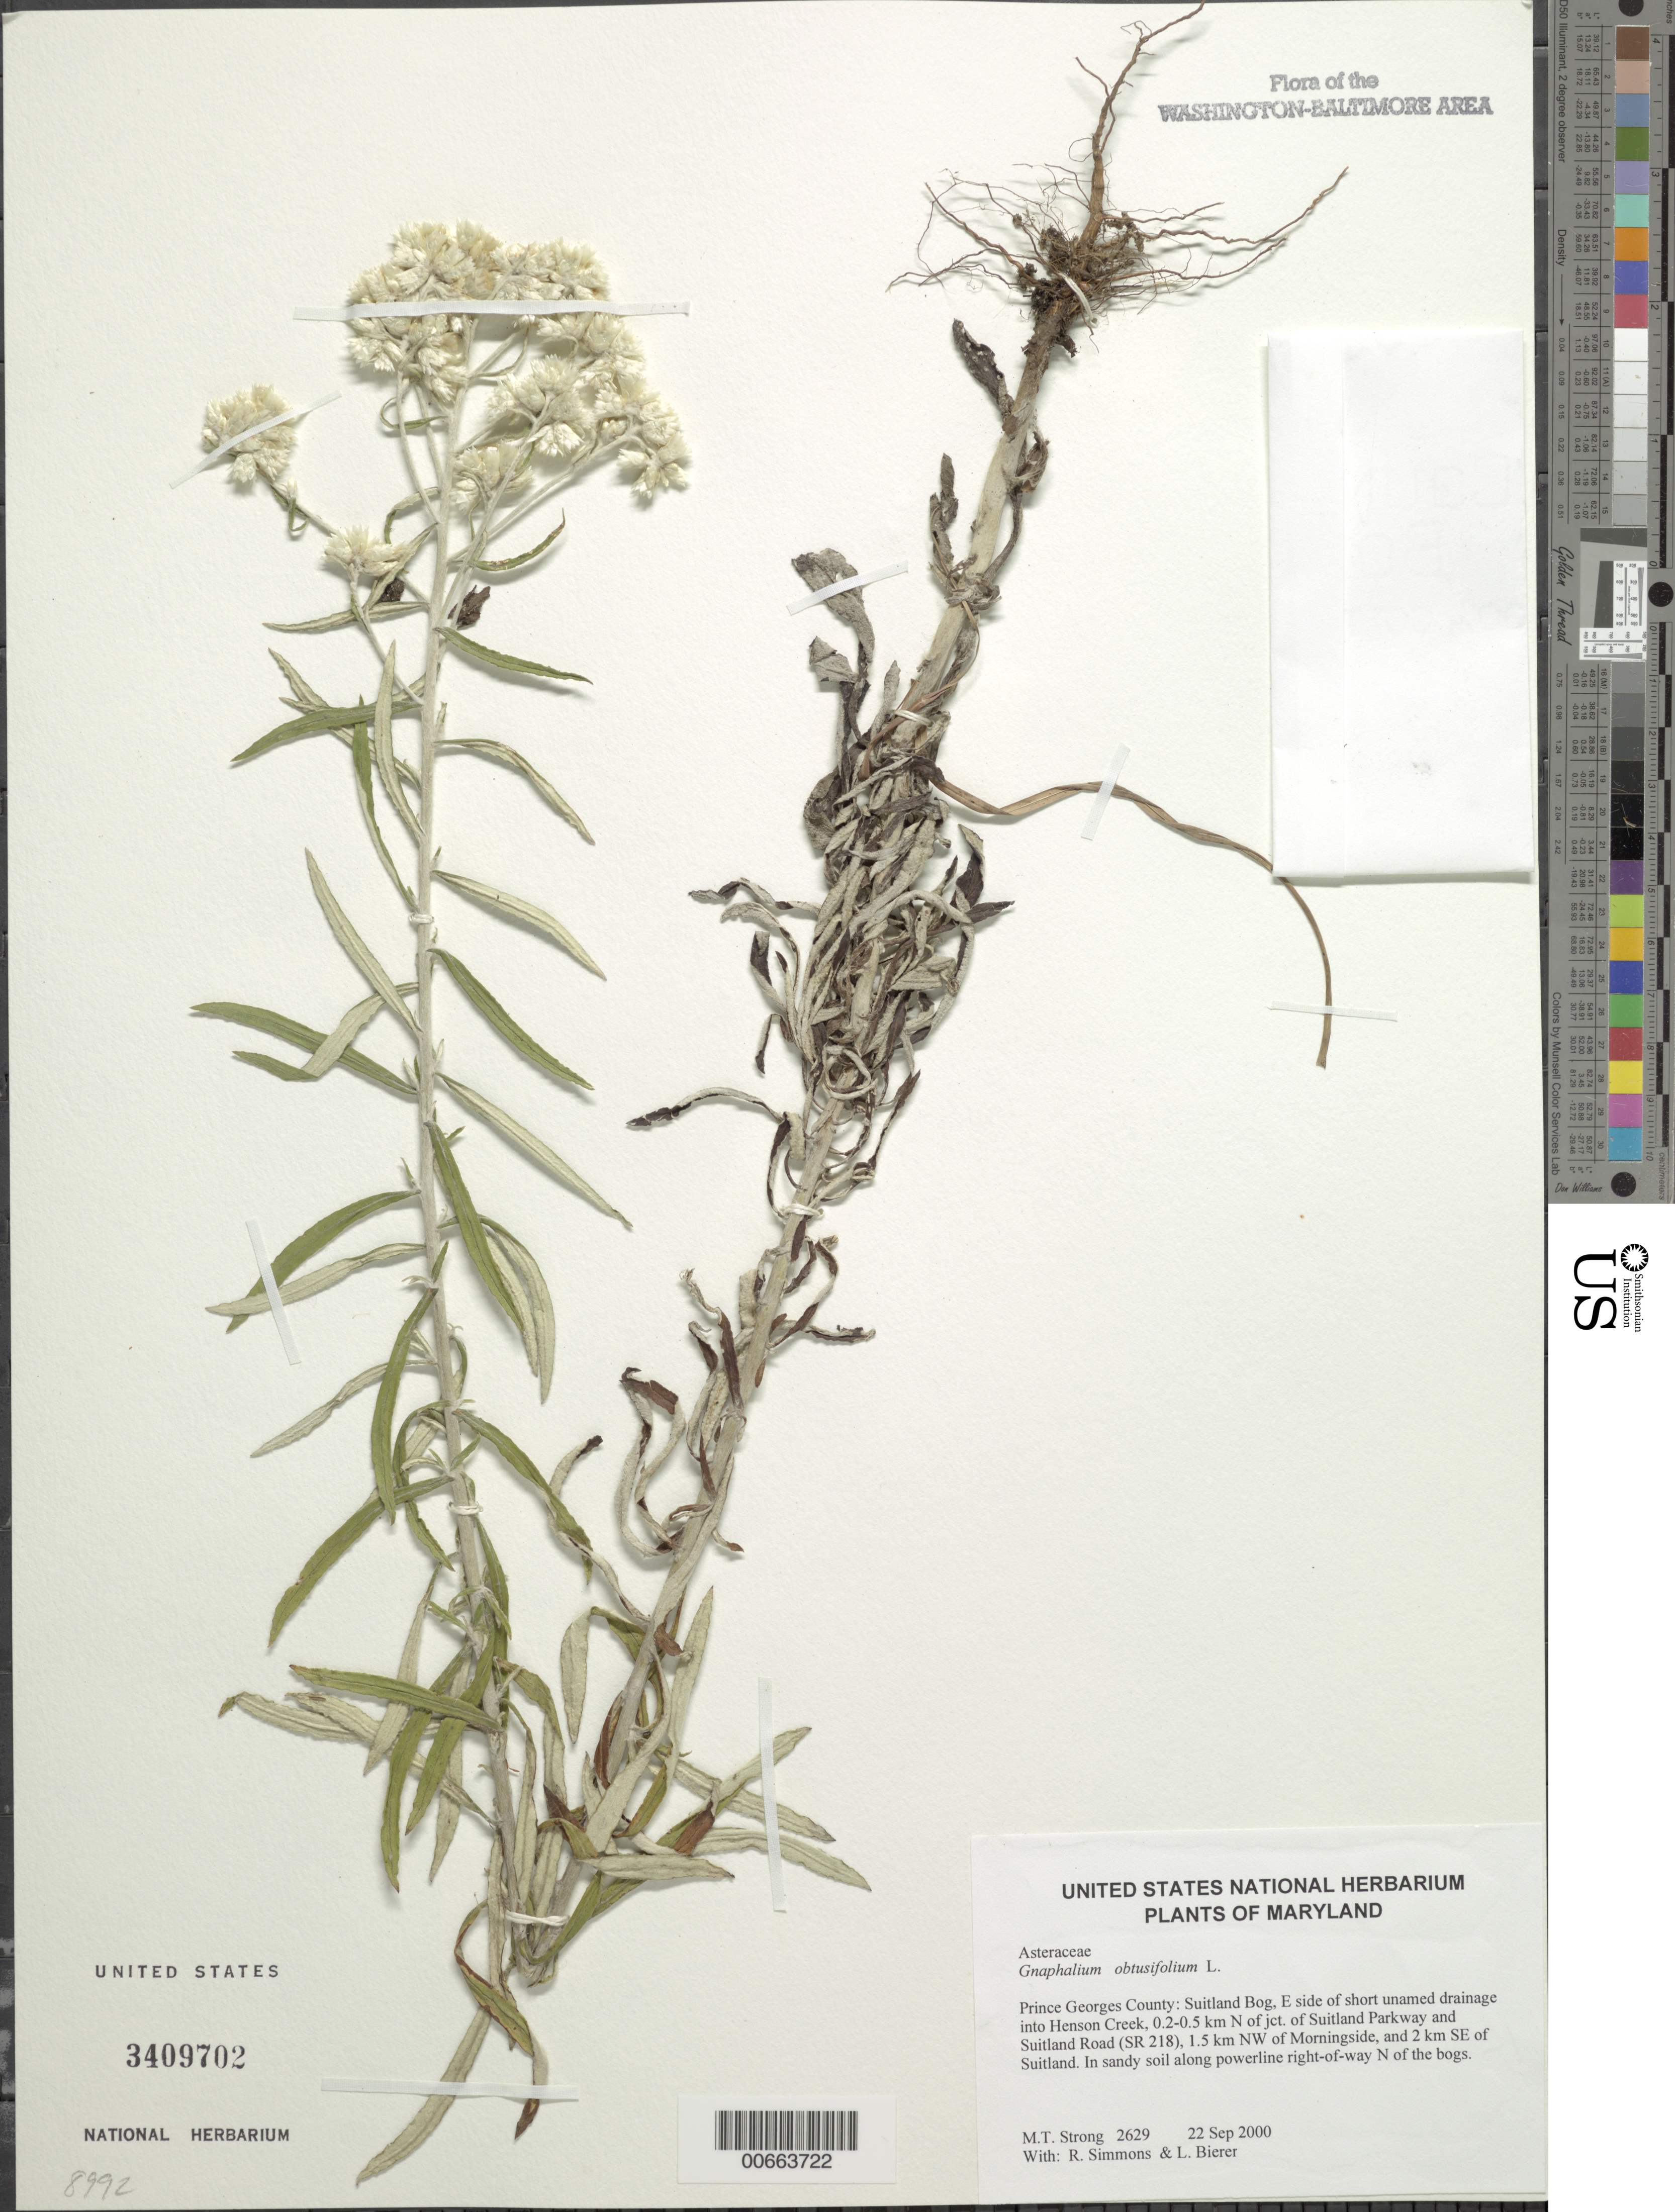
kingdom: Plantae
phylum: Tracheophyta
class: Magnoliopsida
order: Asterales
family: Asteraceae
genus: Pseudognaphalium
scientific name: Pseudognaphalium obtusifolium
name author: (L.) Hilliard & B.L. Burtt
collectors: M. T. Strong, R. Simmons & L. Beier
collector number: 2629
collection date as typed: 22 Sep 2000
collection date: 2000-09-22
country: United States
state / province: Maryland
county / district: Prince George's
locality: Suitland Bog, E side of short unamed drainage into Henson Creek, 0.2-0.5 km N of jct. of Suitland Parkway and Suitland Road (SR 218), 1.5 km NW of Morningside, and 2 km SE of Suitland.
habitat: In sandy soil along powerline right-of-way N of the bogs.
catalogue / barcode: US 3409702